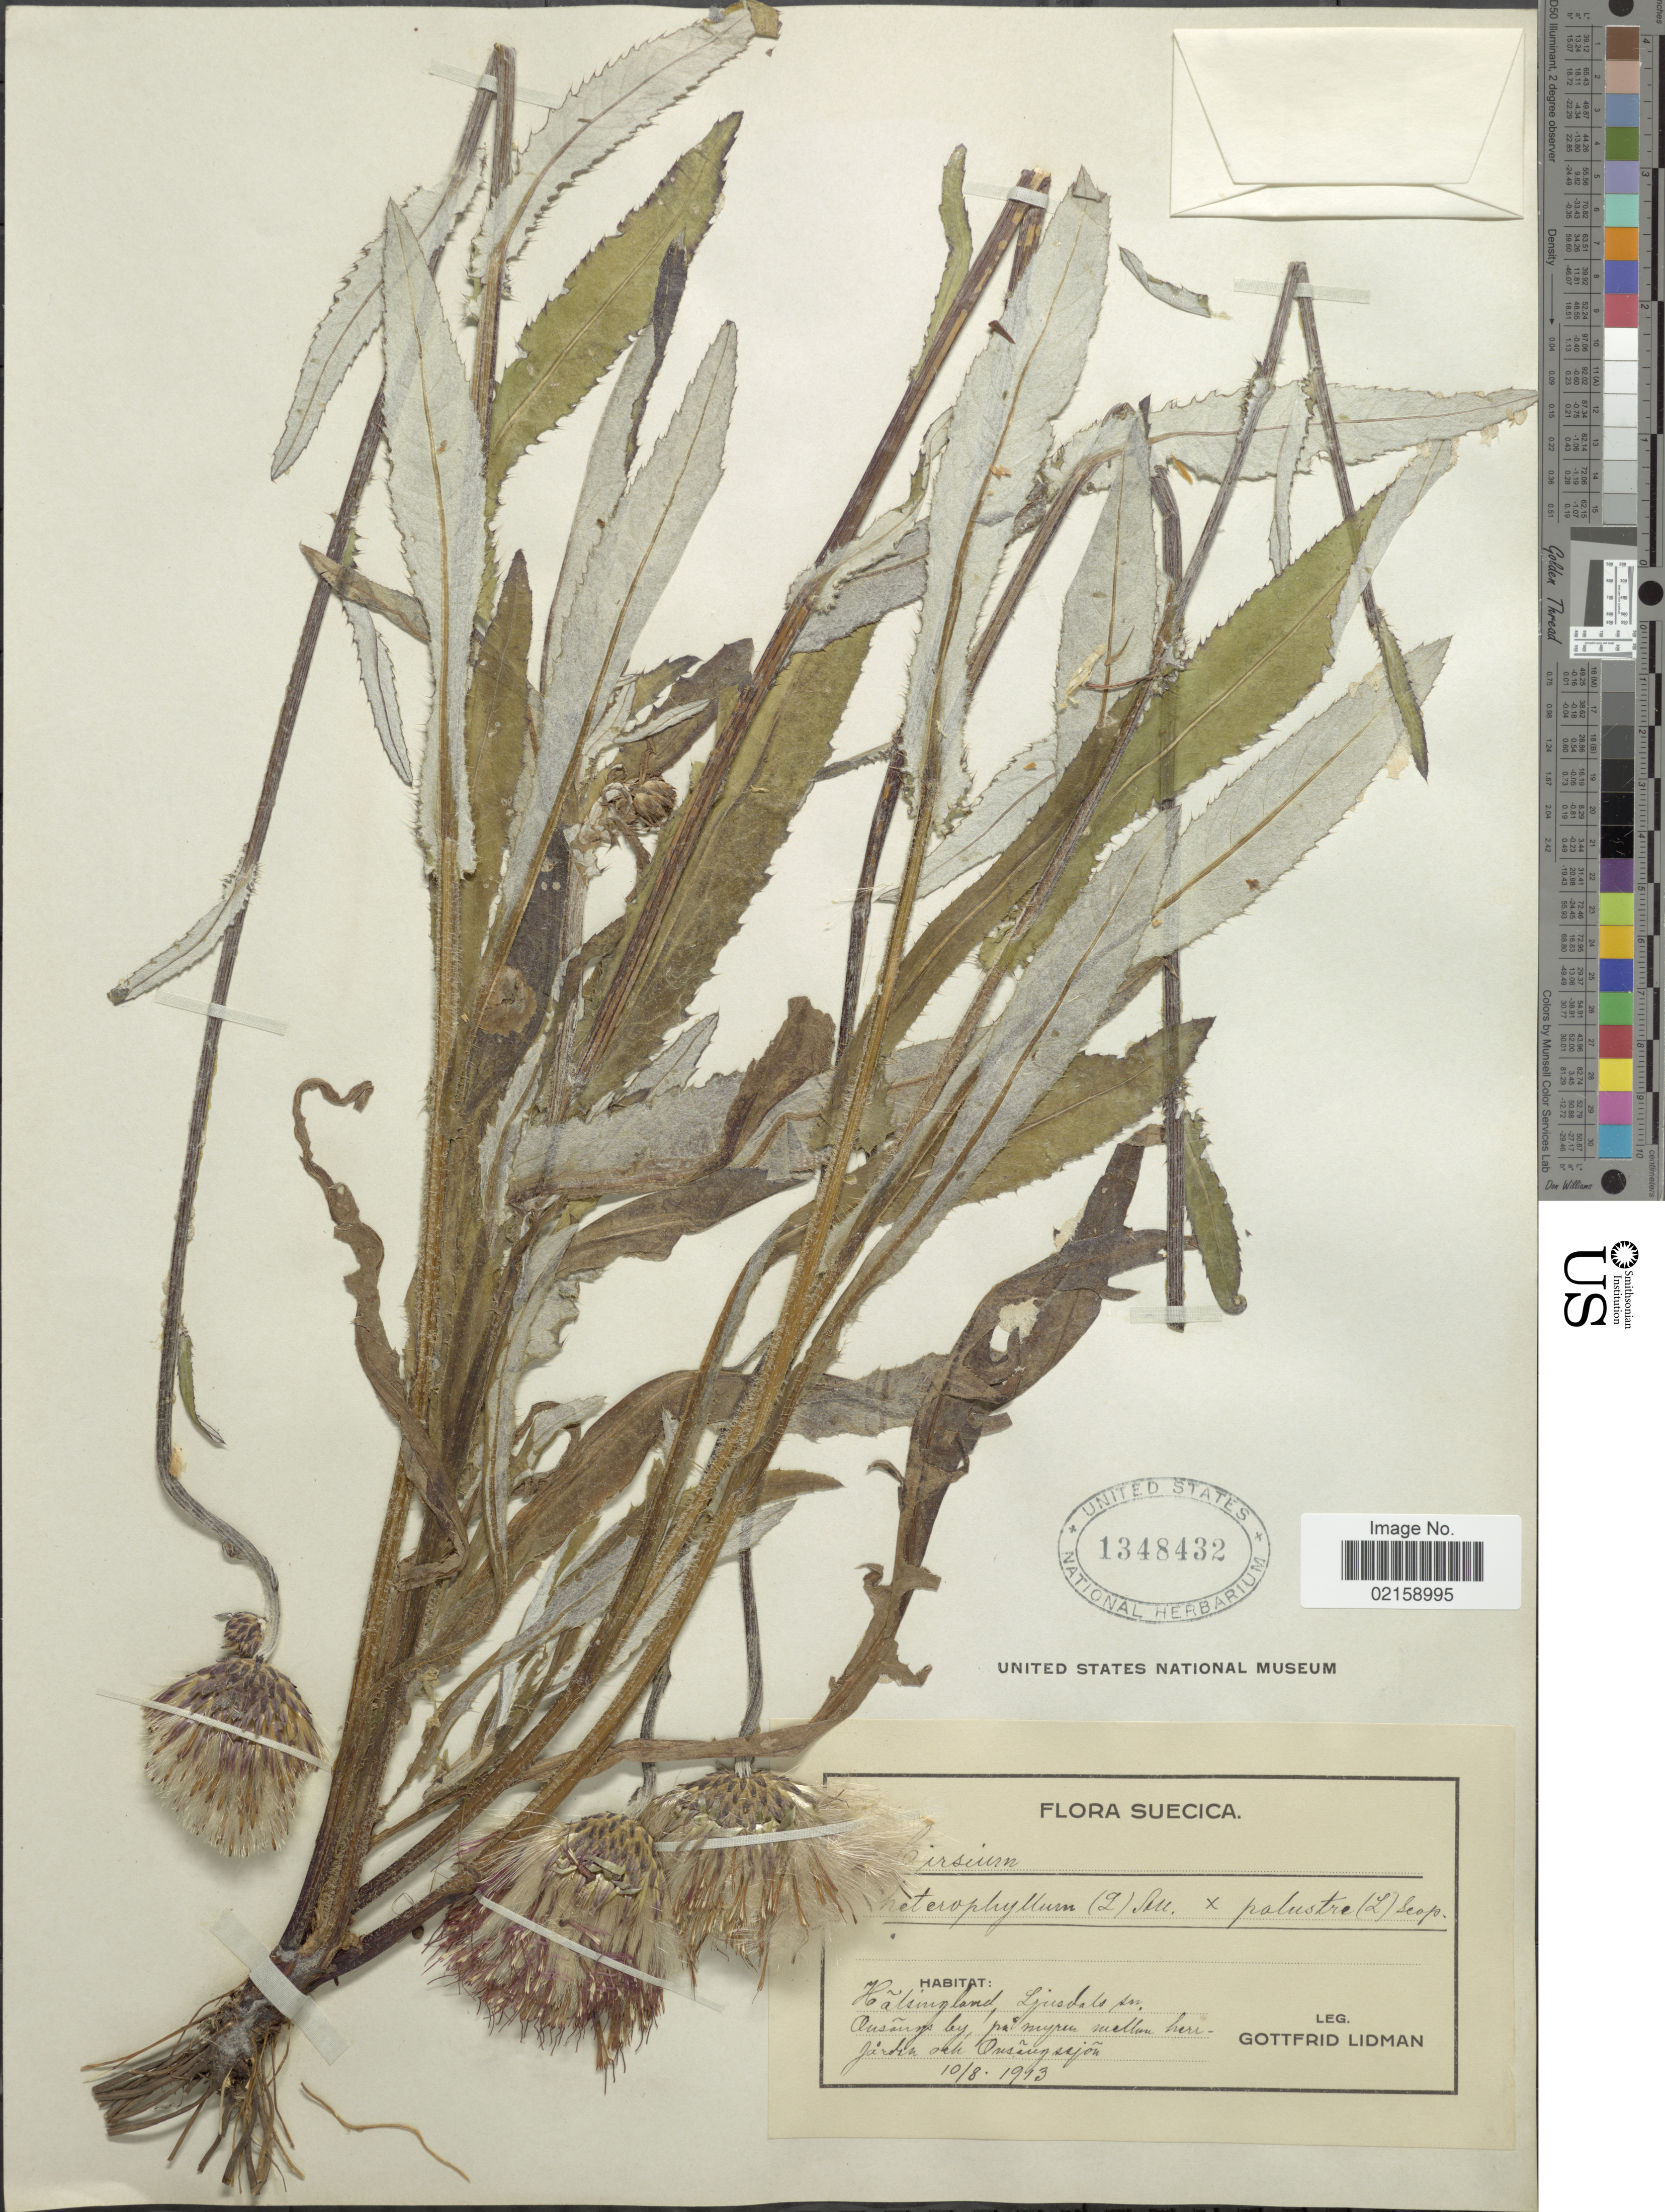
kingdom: Plantae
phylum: Tracheophyta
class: Magnoliopsida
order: Asterales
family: Asteraceae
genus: Cirsium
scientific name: Cirsium heterophyllum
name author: (L.) Hill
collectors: G. Lidman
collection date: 1913-08-10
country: Sweden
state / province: Gavleborg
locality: Suecica, Halsingland, Ljusdals sn, Onsäng by, pa myren mellan herr-Jarden och Onsängsjon. [interpreted]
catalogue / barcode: US 1348432